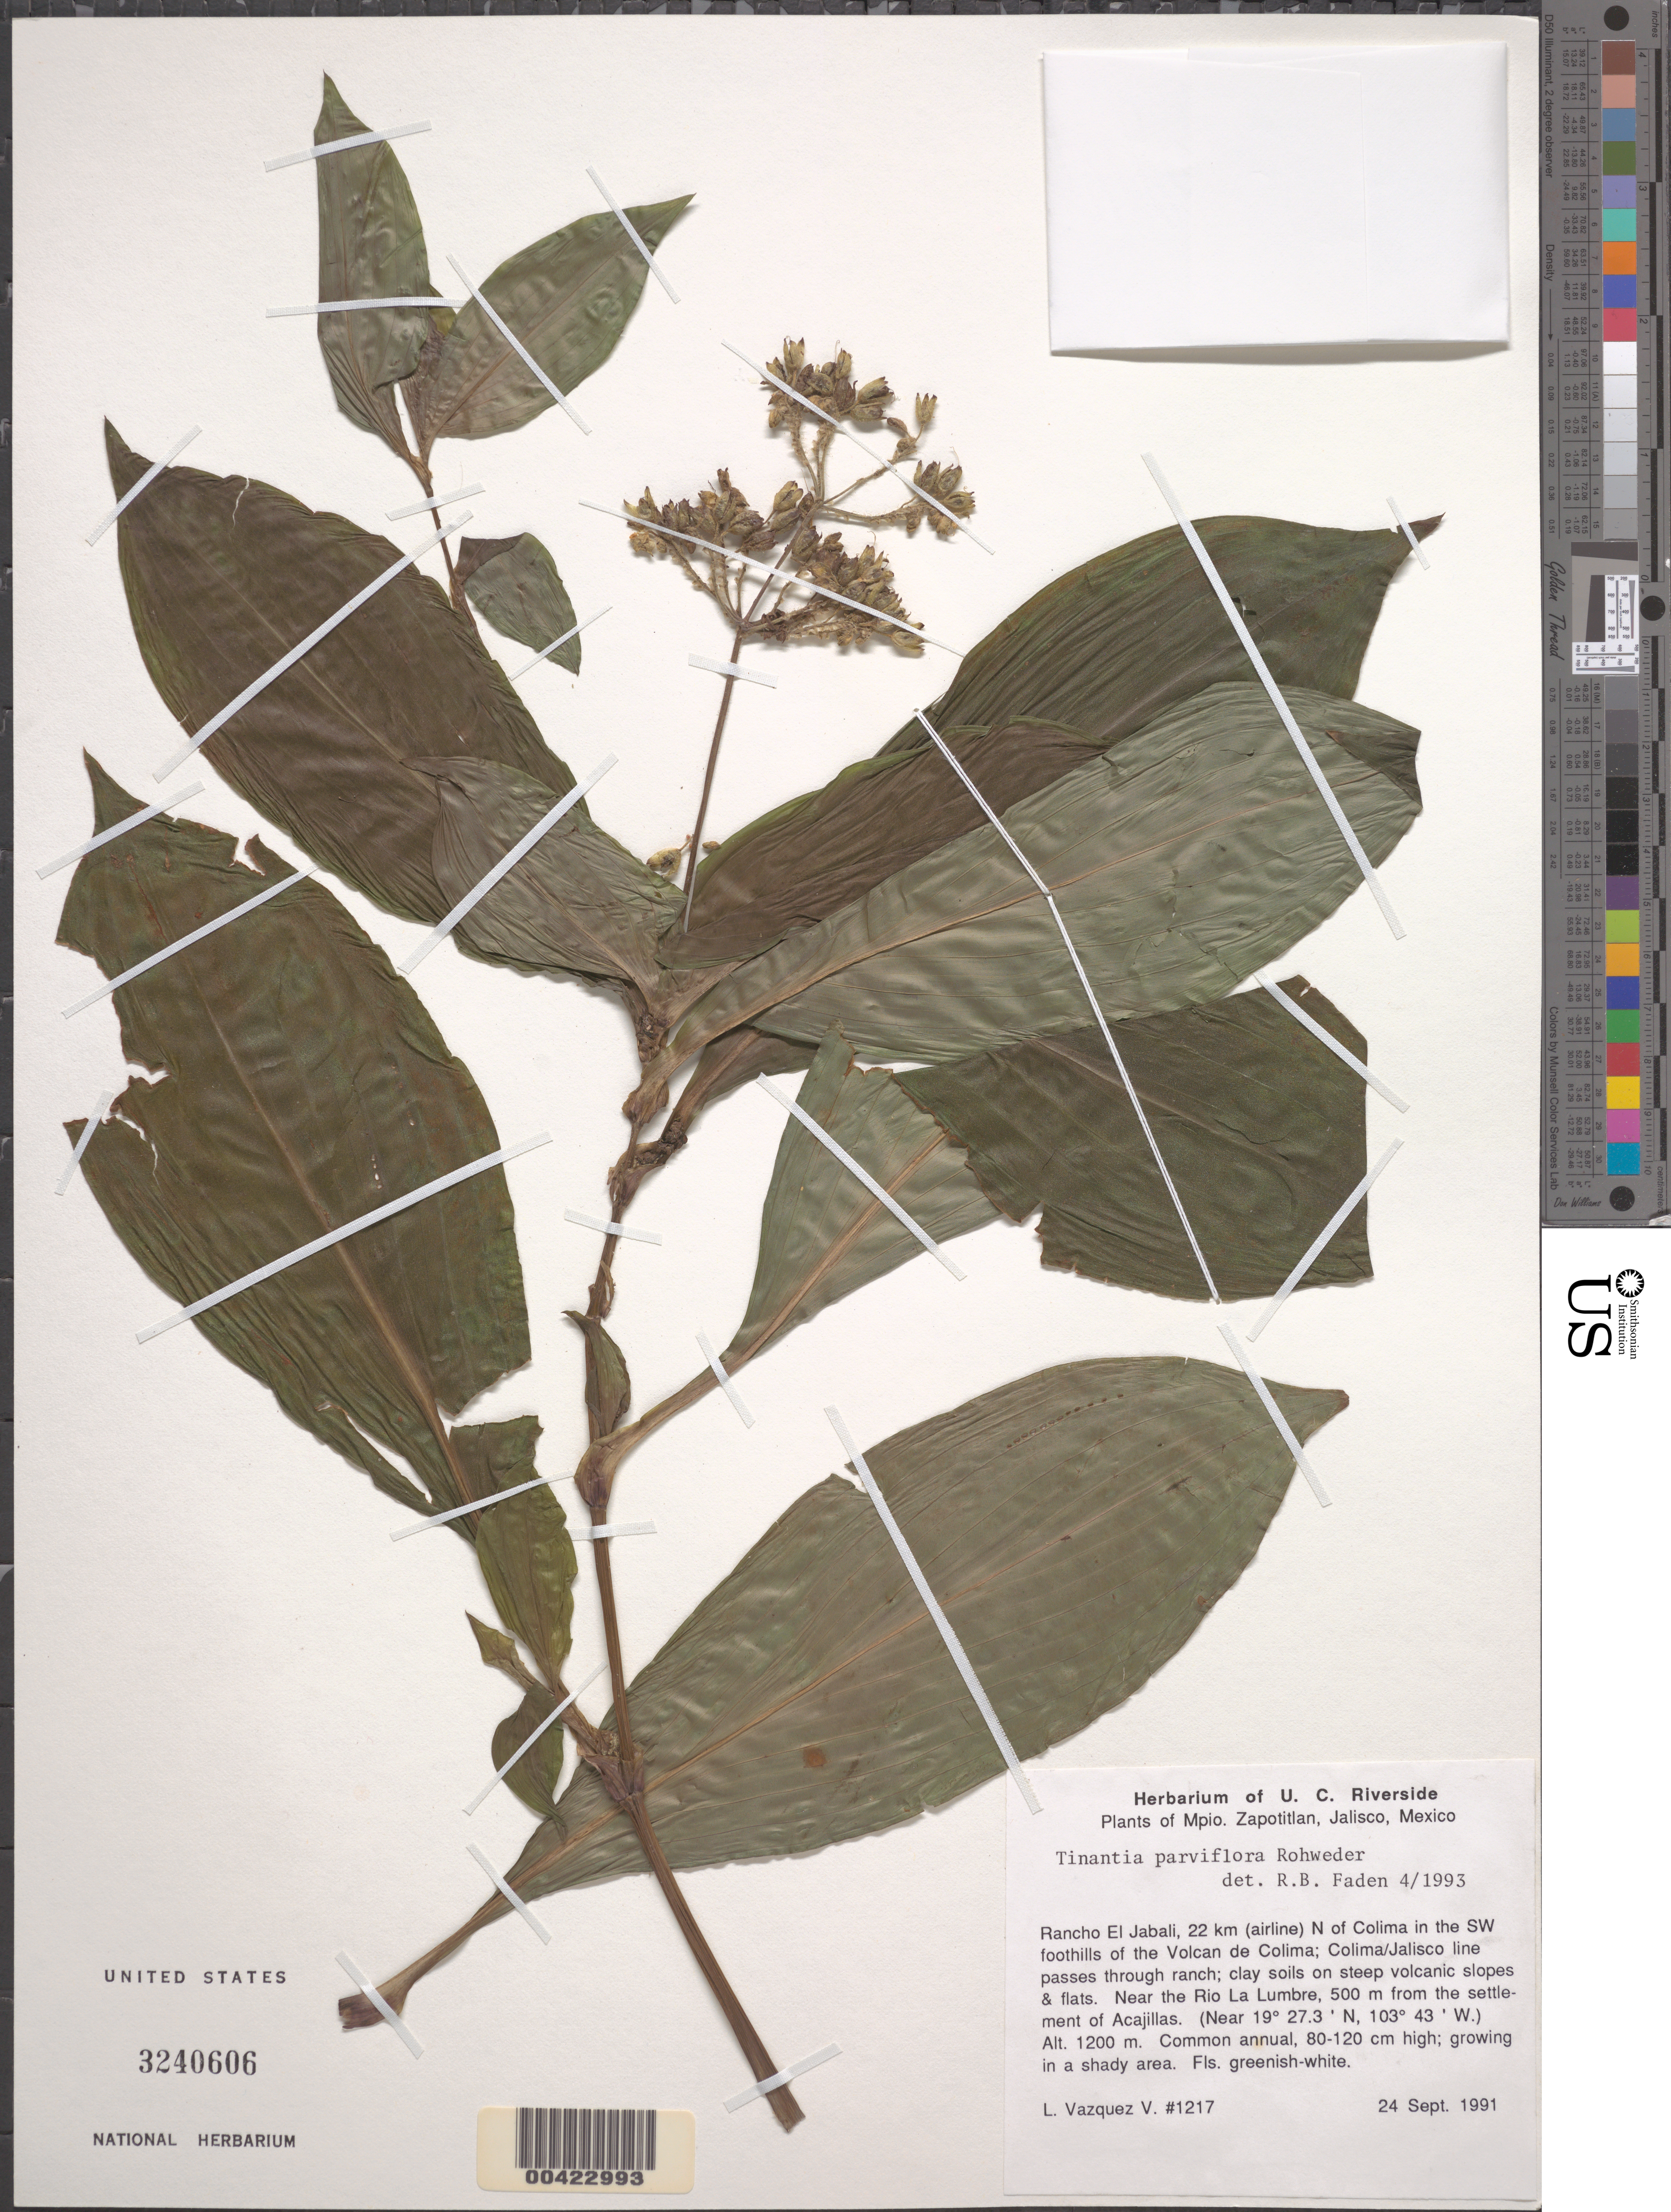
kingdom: Plantae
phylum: Tracheophyta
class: Liliopsida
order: Commelinales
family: Commelinaceae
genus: Tinantia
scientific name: Tinantia parviflora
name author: Rohweder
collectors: L. Vazquez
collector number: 1217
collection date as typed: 24 Sep 1991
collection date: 1991-09-24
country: Mexico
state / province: Jalisco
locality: Rancho El Jabali, N of Colima, Comala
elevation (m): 1200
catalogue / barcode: US 3240606